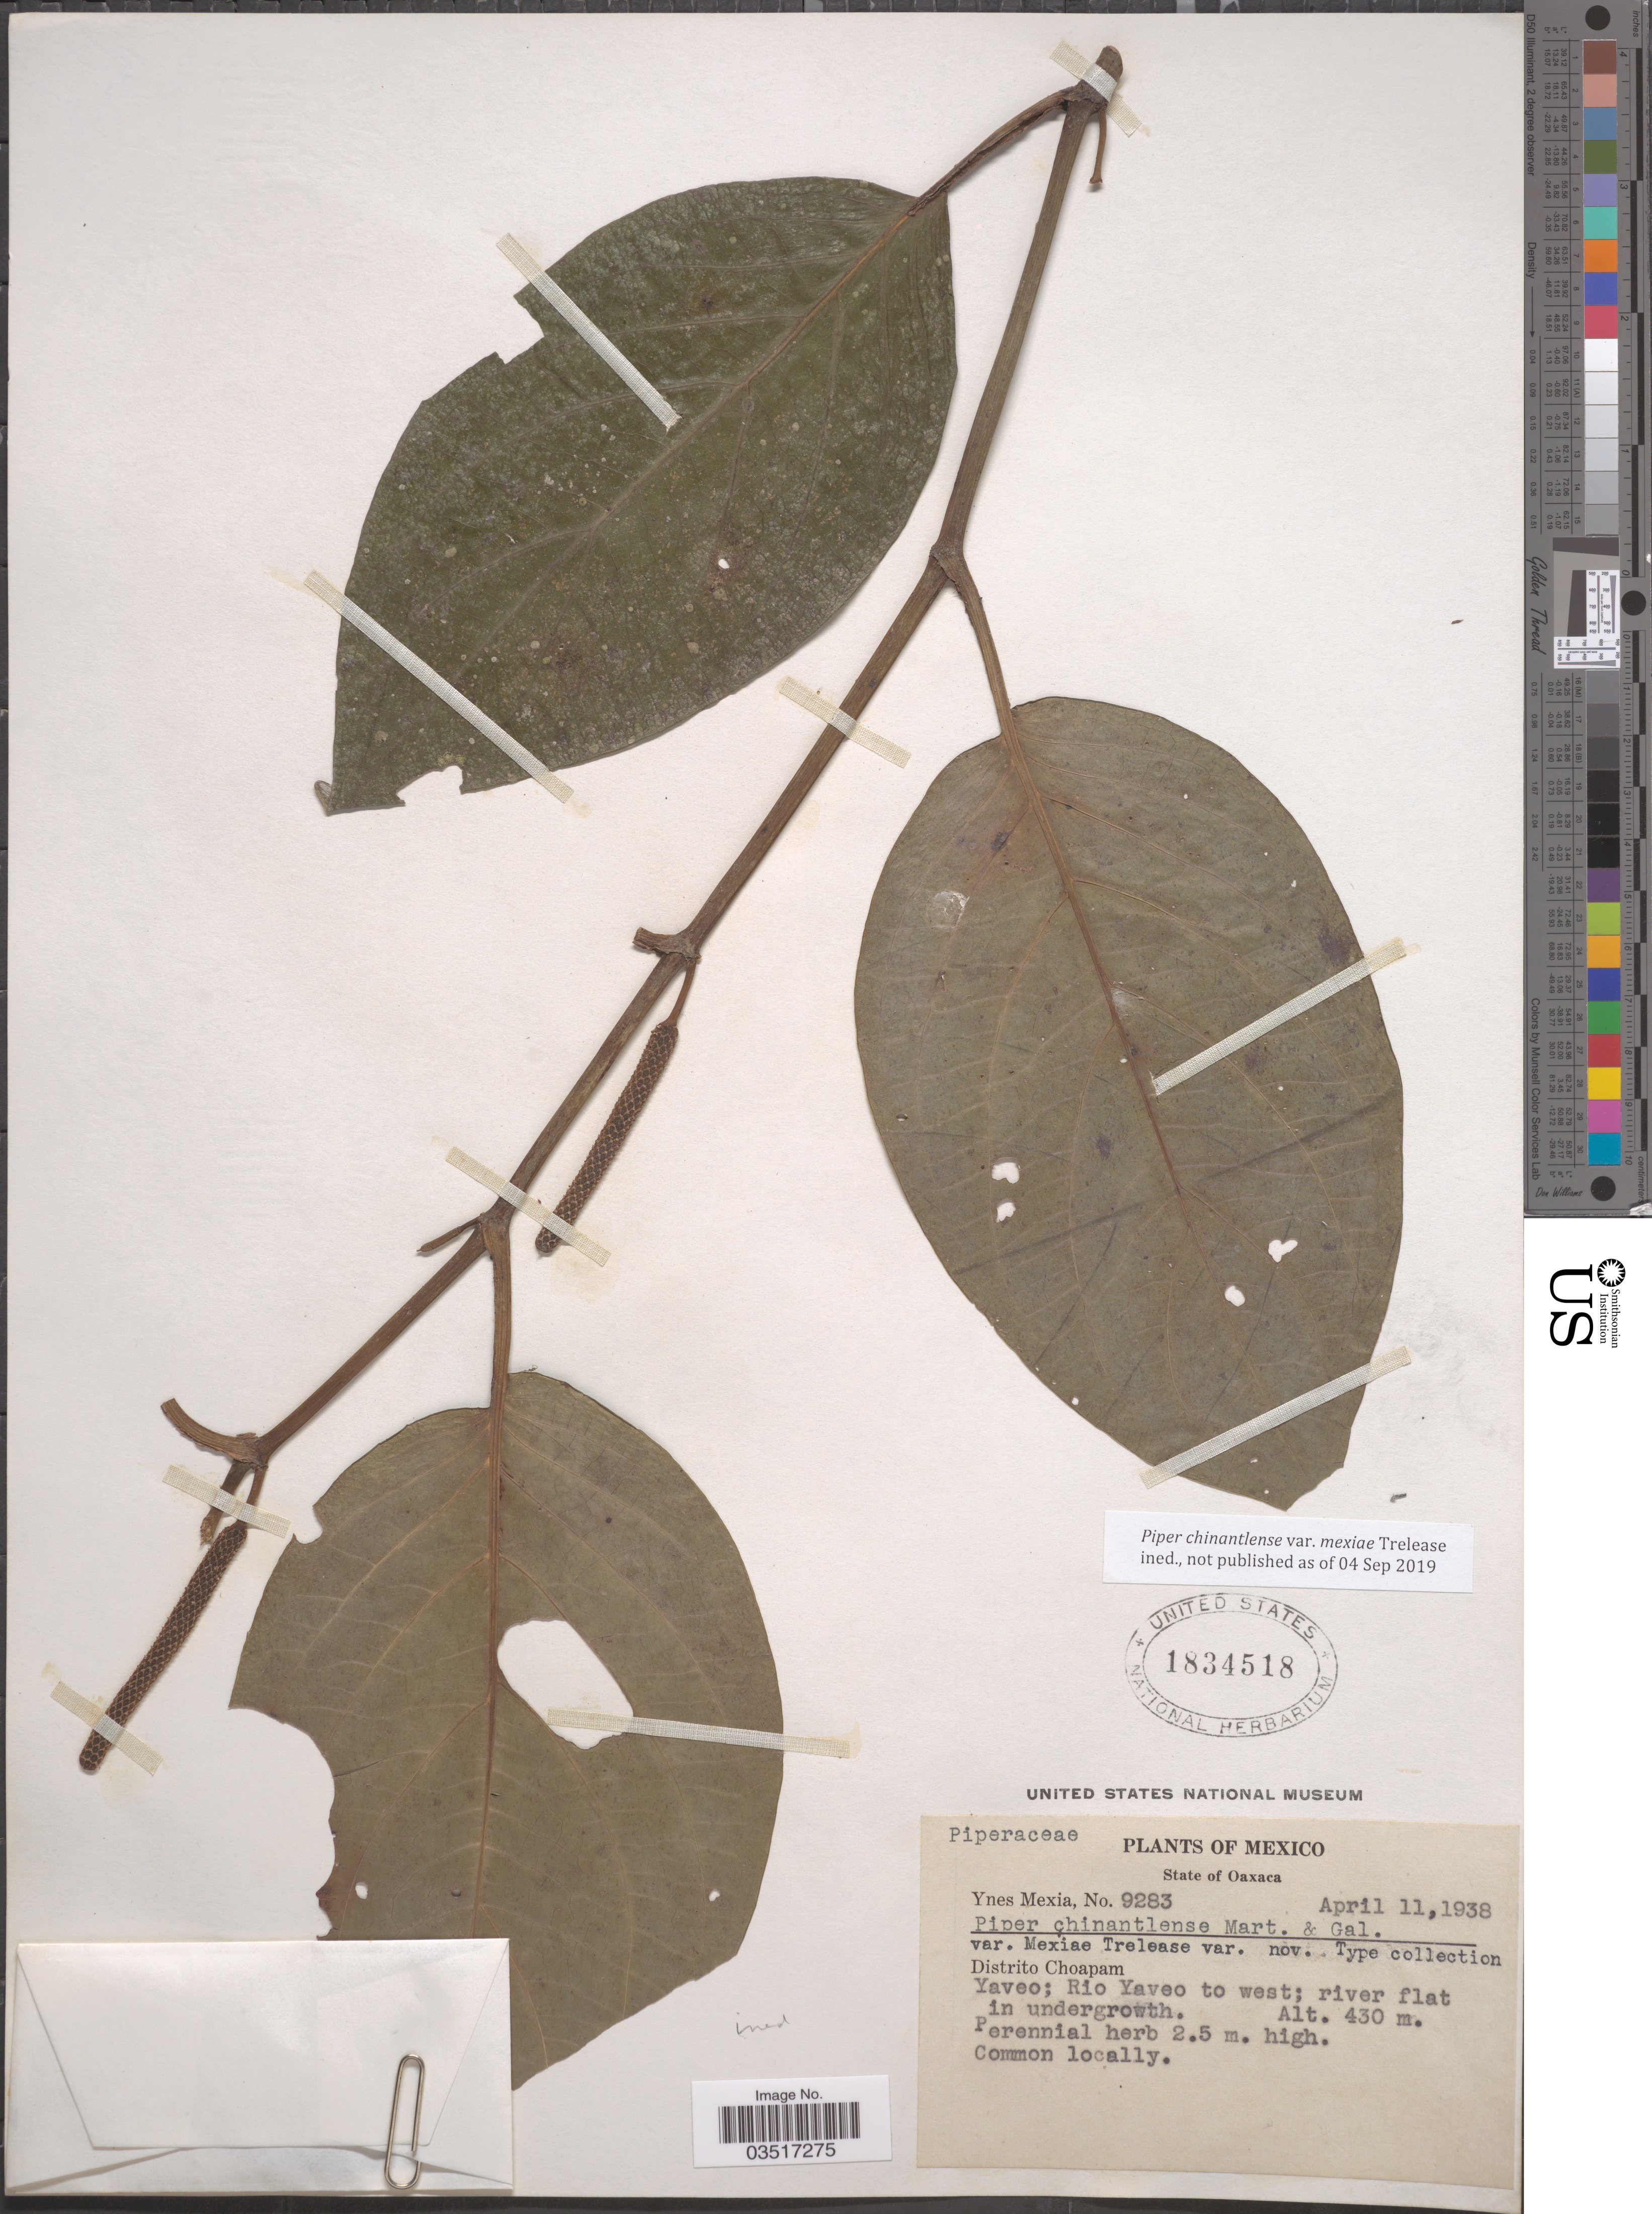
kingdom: Plantae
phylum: Tracheophyta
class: Magnoliopsida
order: Piperales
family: Piperaceae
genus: Piper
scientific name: Piper sp.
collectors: Y. Mexia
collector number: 9283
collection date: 1938-04-11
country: Mexico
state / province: Oaxaca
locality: Distrito Choapam. Yaveo; Rio Yaveo to west.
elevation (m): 430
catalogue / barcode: US 1834518